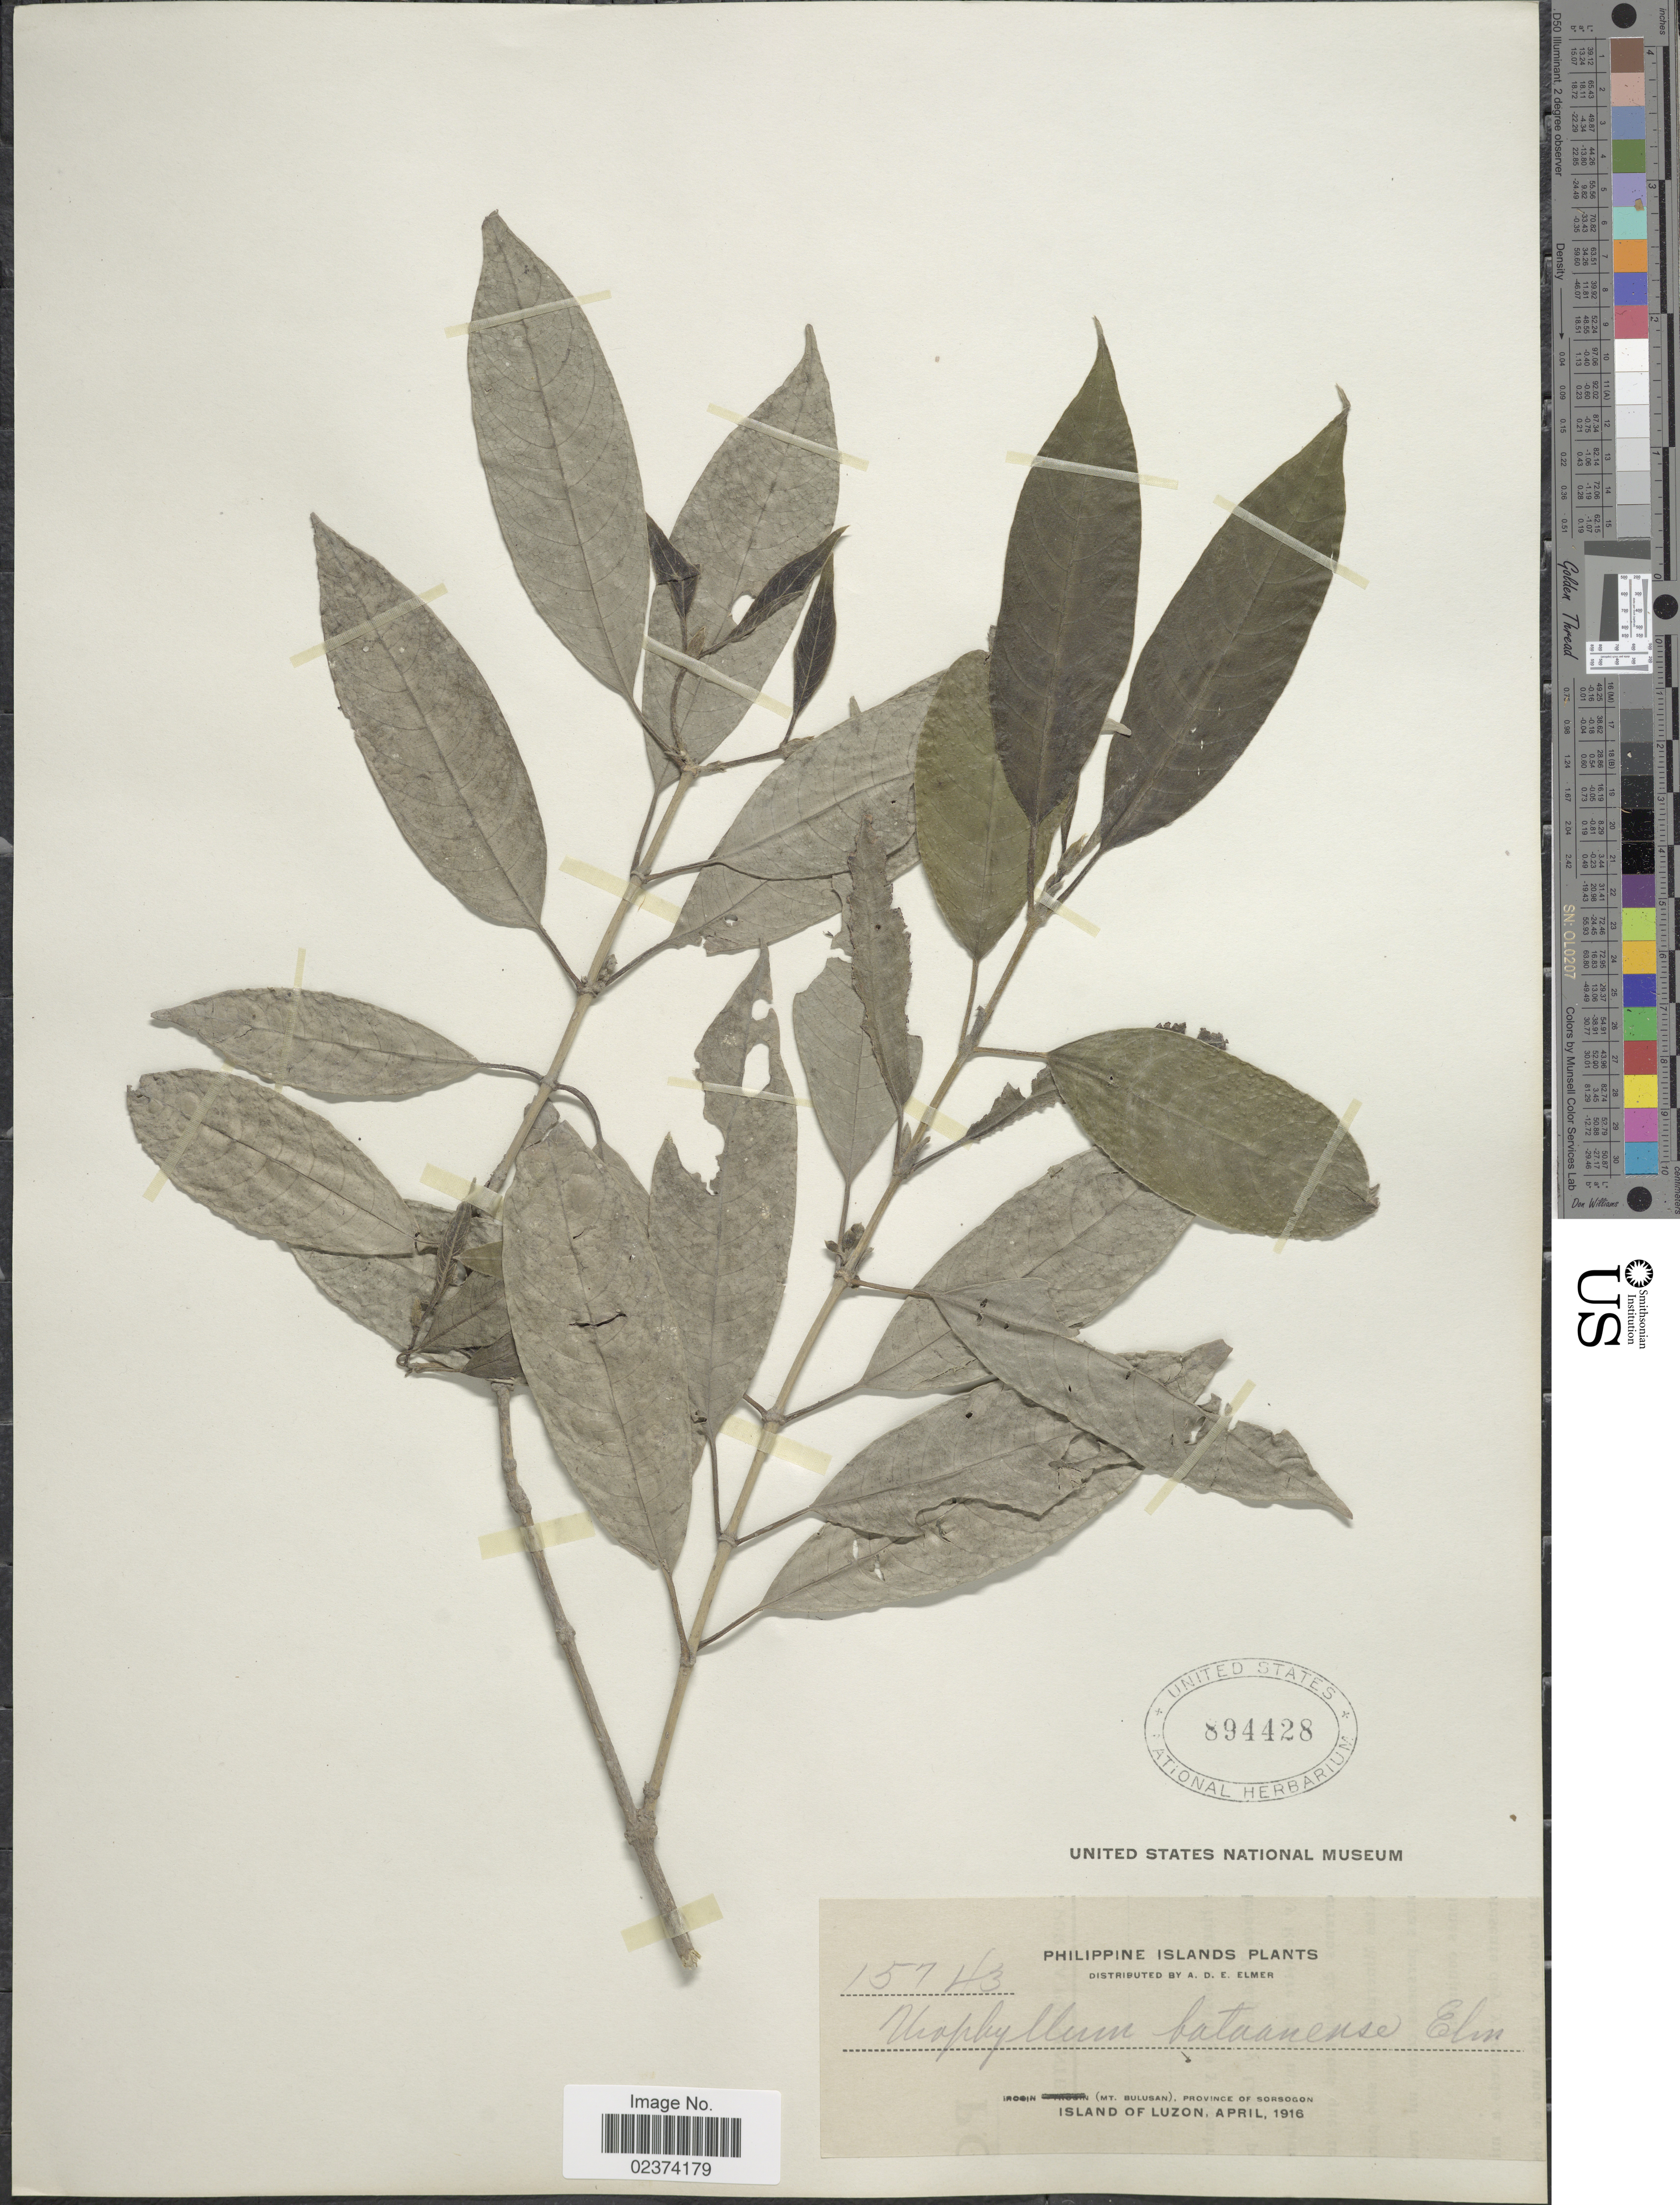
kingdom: Plantae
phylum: Tracheophyta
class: Magnoliopsida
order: Gentianales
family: Rubiaceae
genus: Urophyllum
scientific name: Urophyllum bataanense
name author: Elmer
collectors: A. D. E. Elmer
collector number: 15743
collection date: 1916-04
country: Philippines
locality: Philippine Islands. Irosin (Mt. Bulusan), Province of Sorsogon. Island of Luzon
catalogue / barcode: US 894428